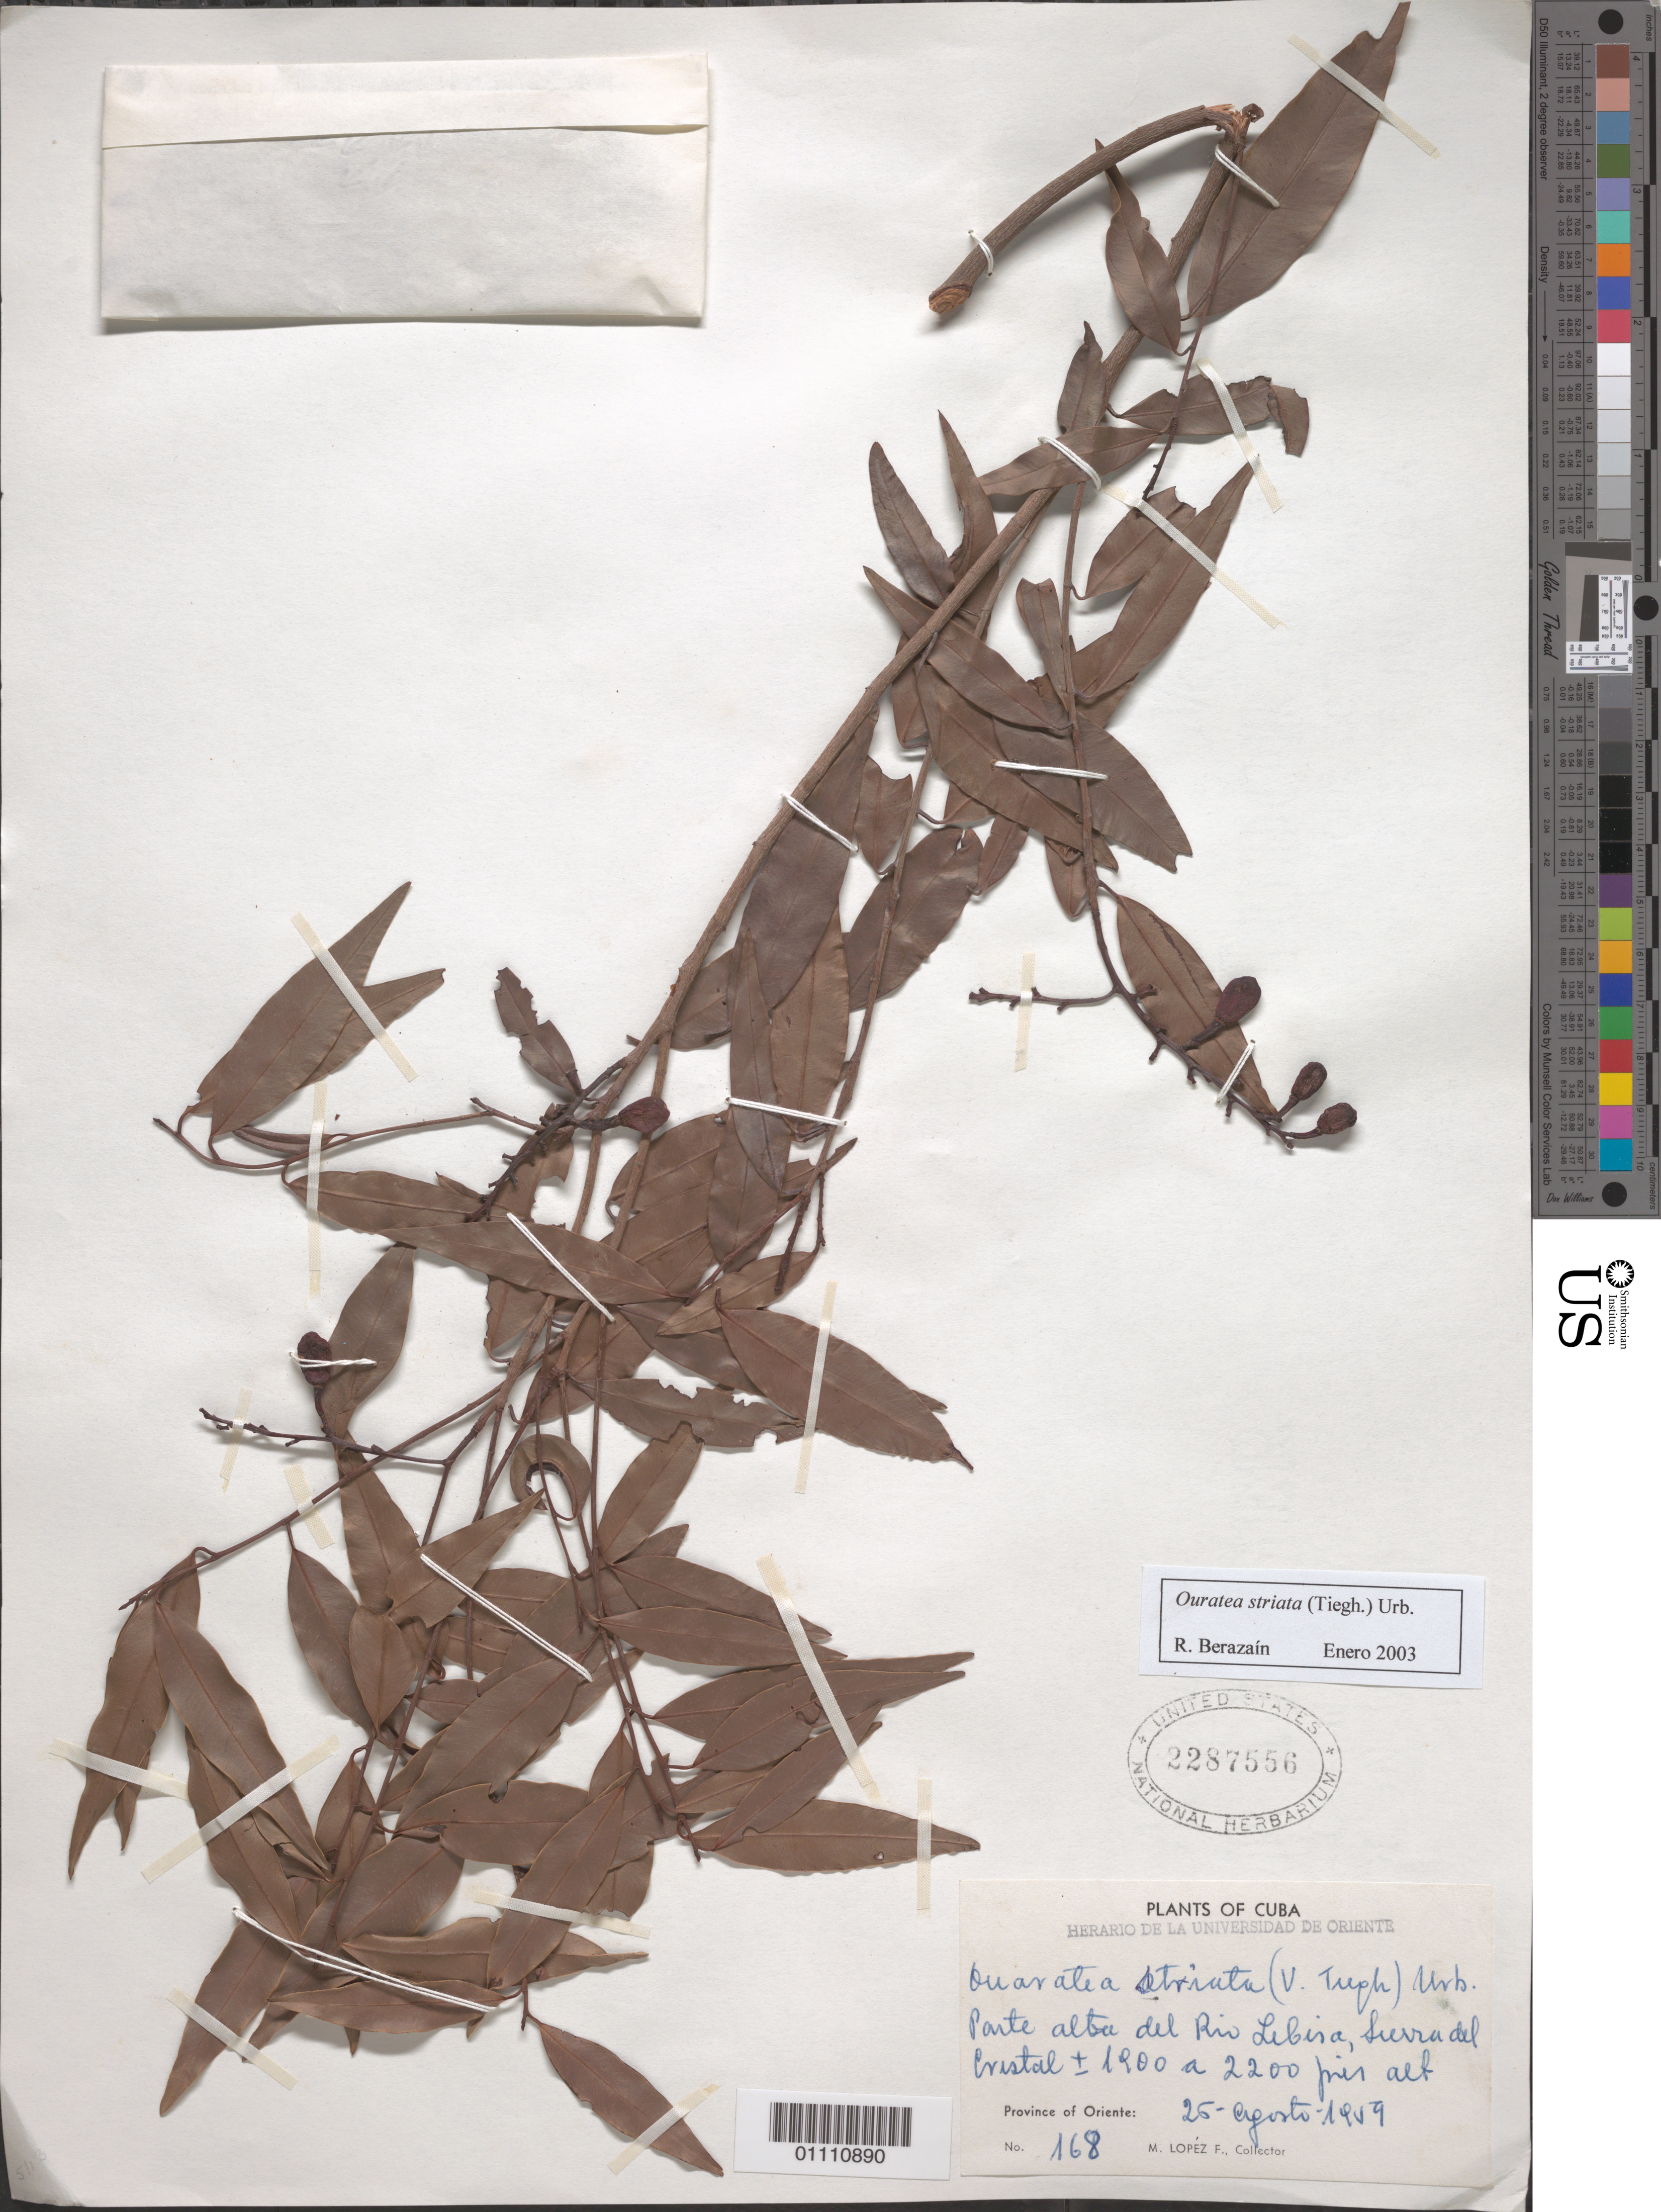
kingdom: Plantae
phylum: Tracheophyta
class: Magnoliopsida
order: Malpighiales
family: Ochnaceae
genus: Ouratea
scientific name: Ouratea striata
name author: (Tiegh.) Urb.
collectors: M. López Figueiras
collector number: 168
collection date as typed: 25 Aug 1959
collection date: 1959-08-25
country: Cuba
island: Cuba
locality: Oriente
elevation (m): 579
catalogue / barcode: US 2287556